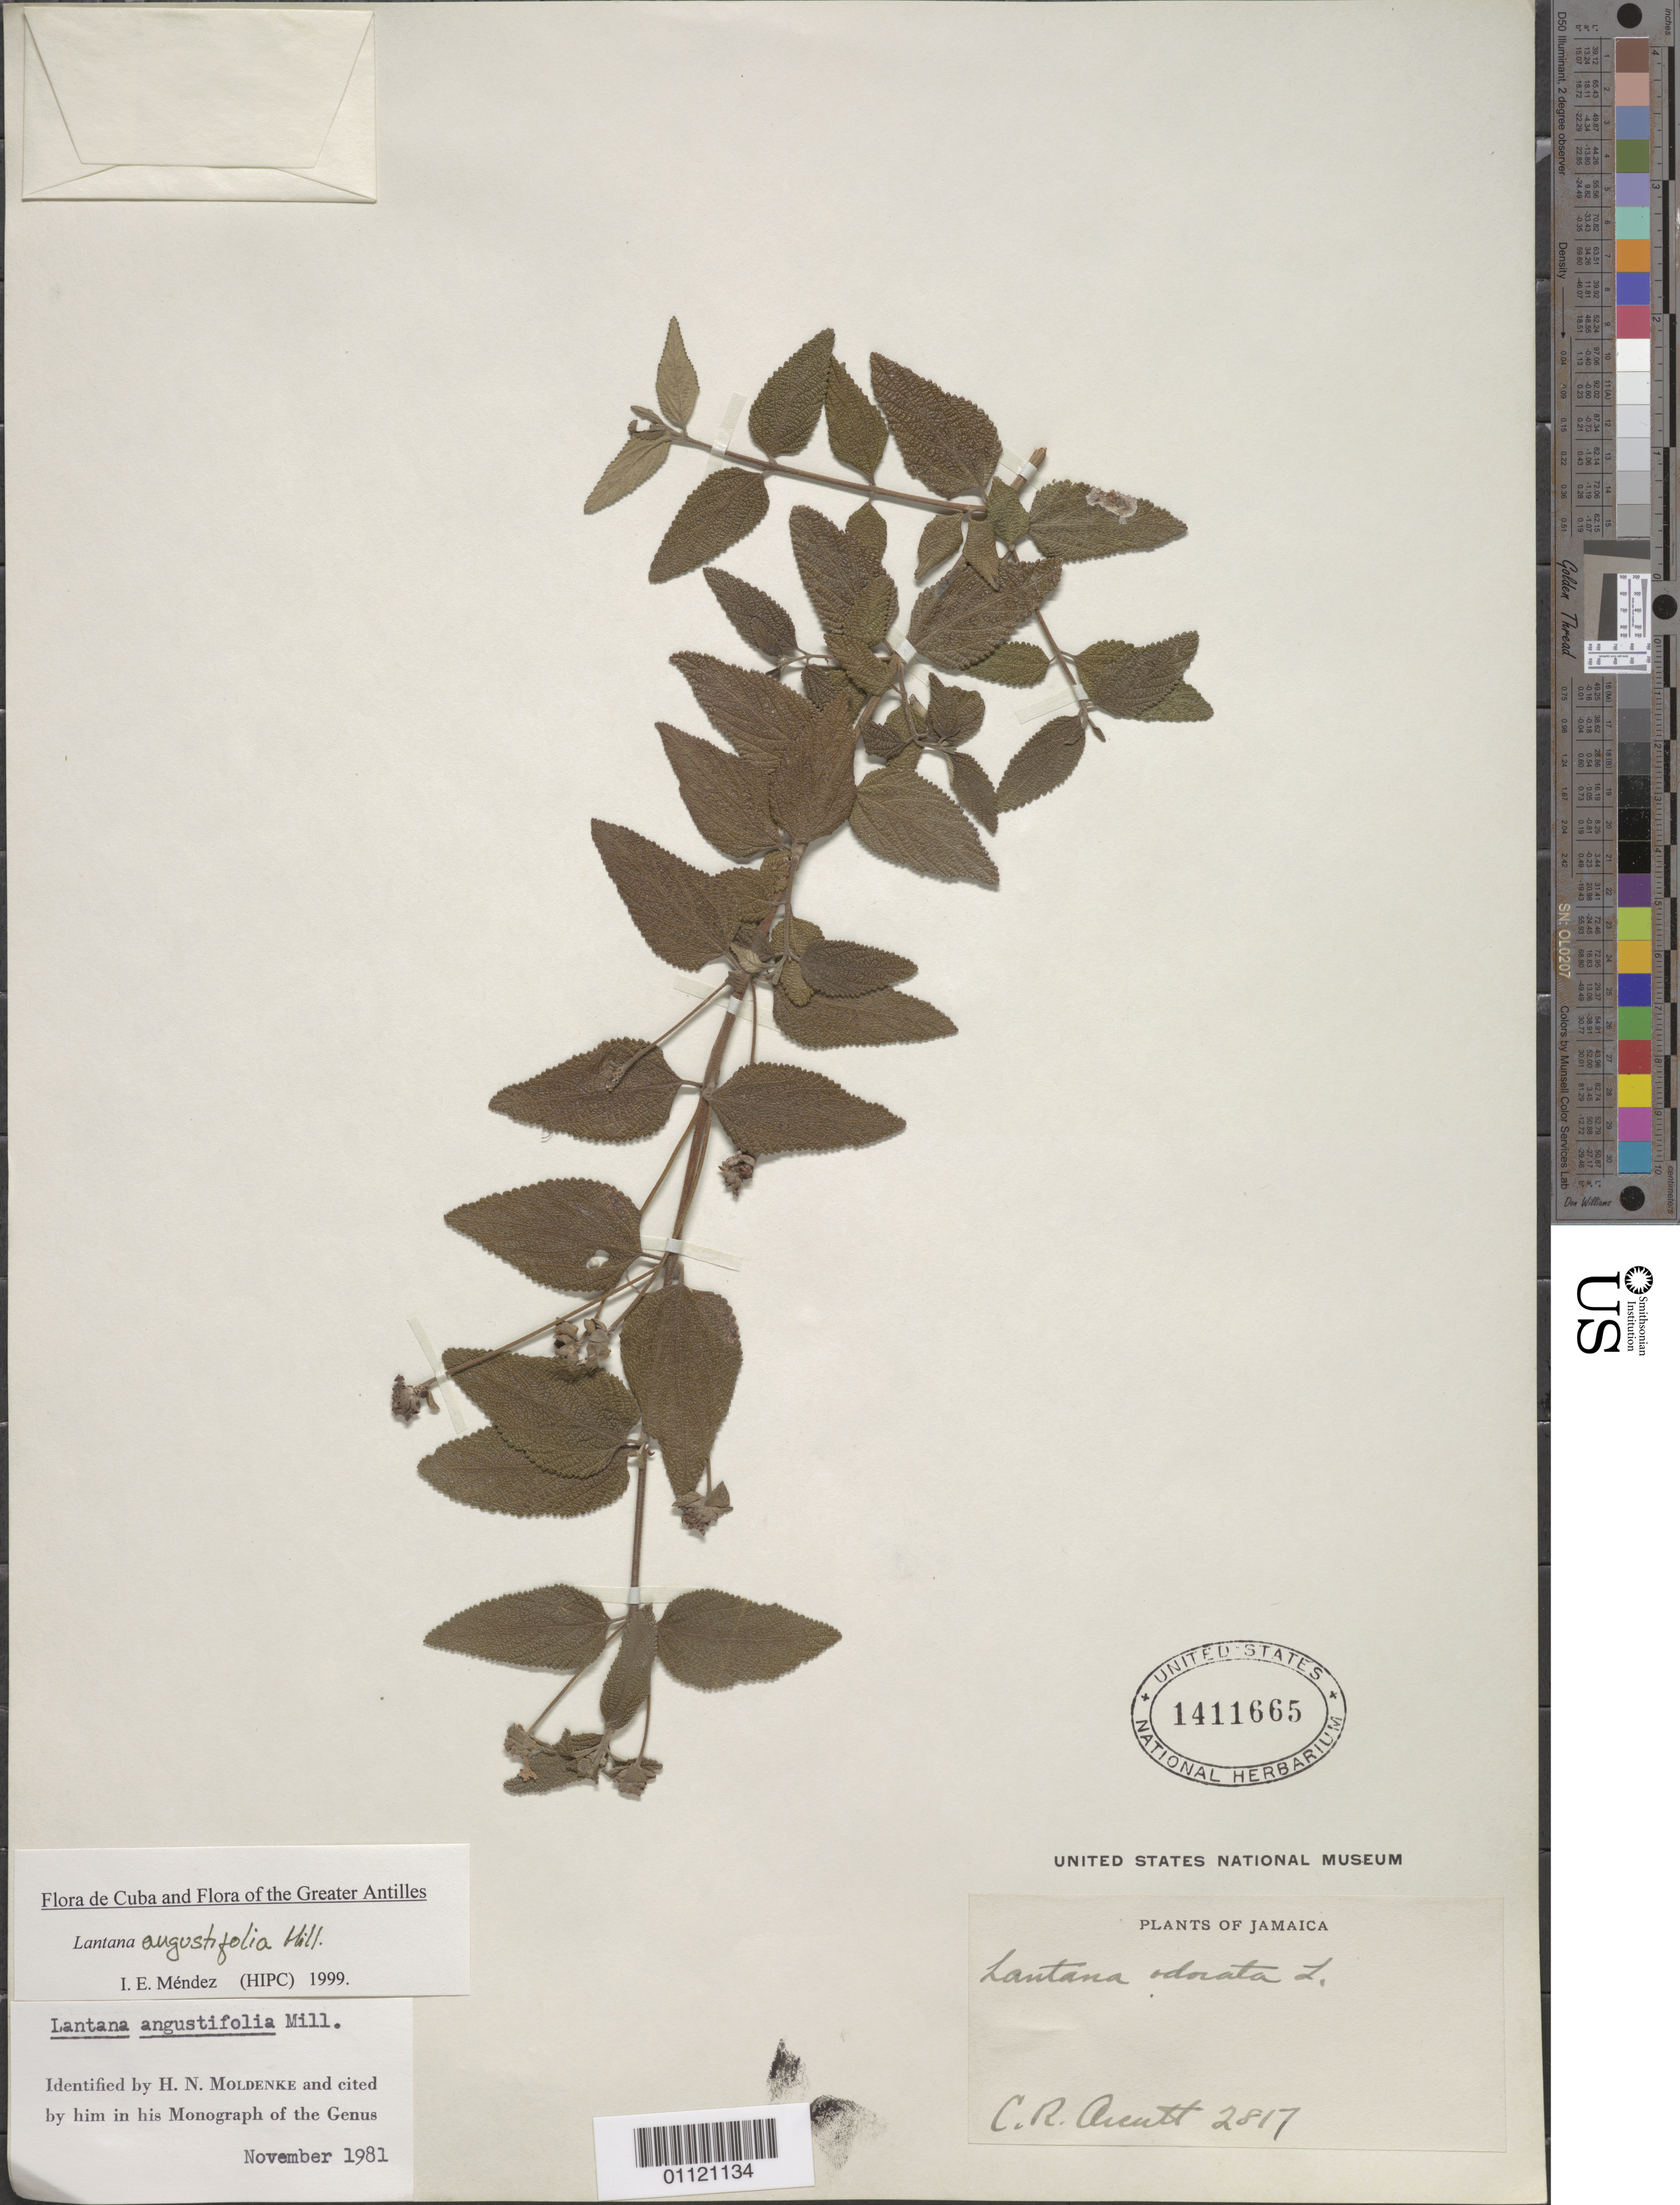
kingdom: Plantae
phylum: Tracheophyta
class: Magnoliopsida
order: Lamiales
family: Verbenaceae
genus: Lantana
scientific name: Lantana angustifolia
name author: Mill.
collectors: C. R. Orcutt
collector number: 2817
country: Jamaica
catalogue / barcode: US 1411665